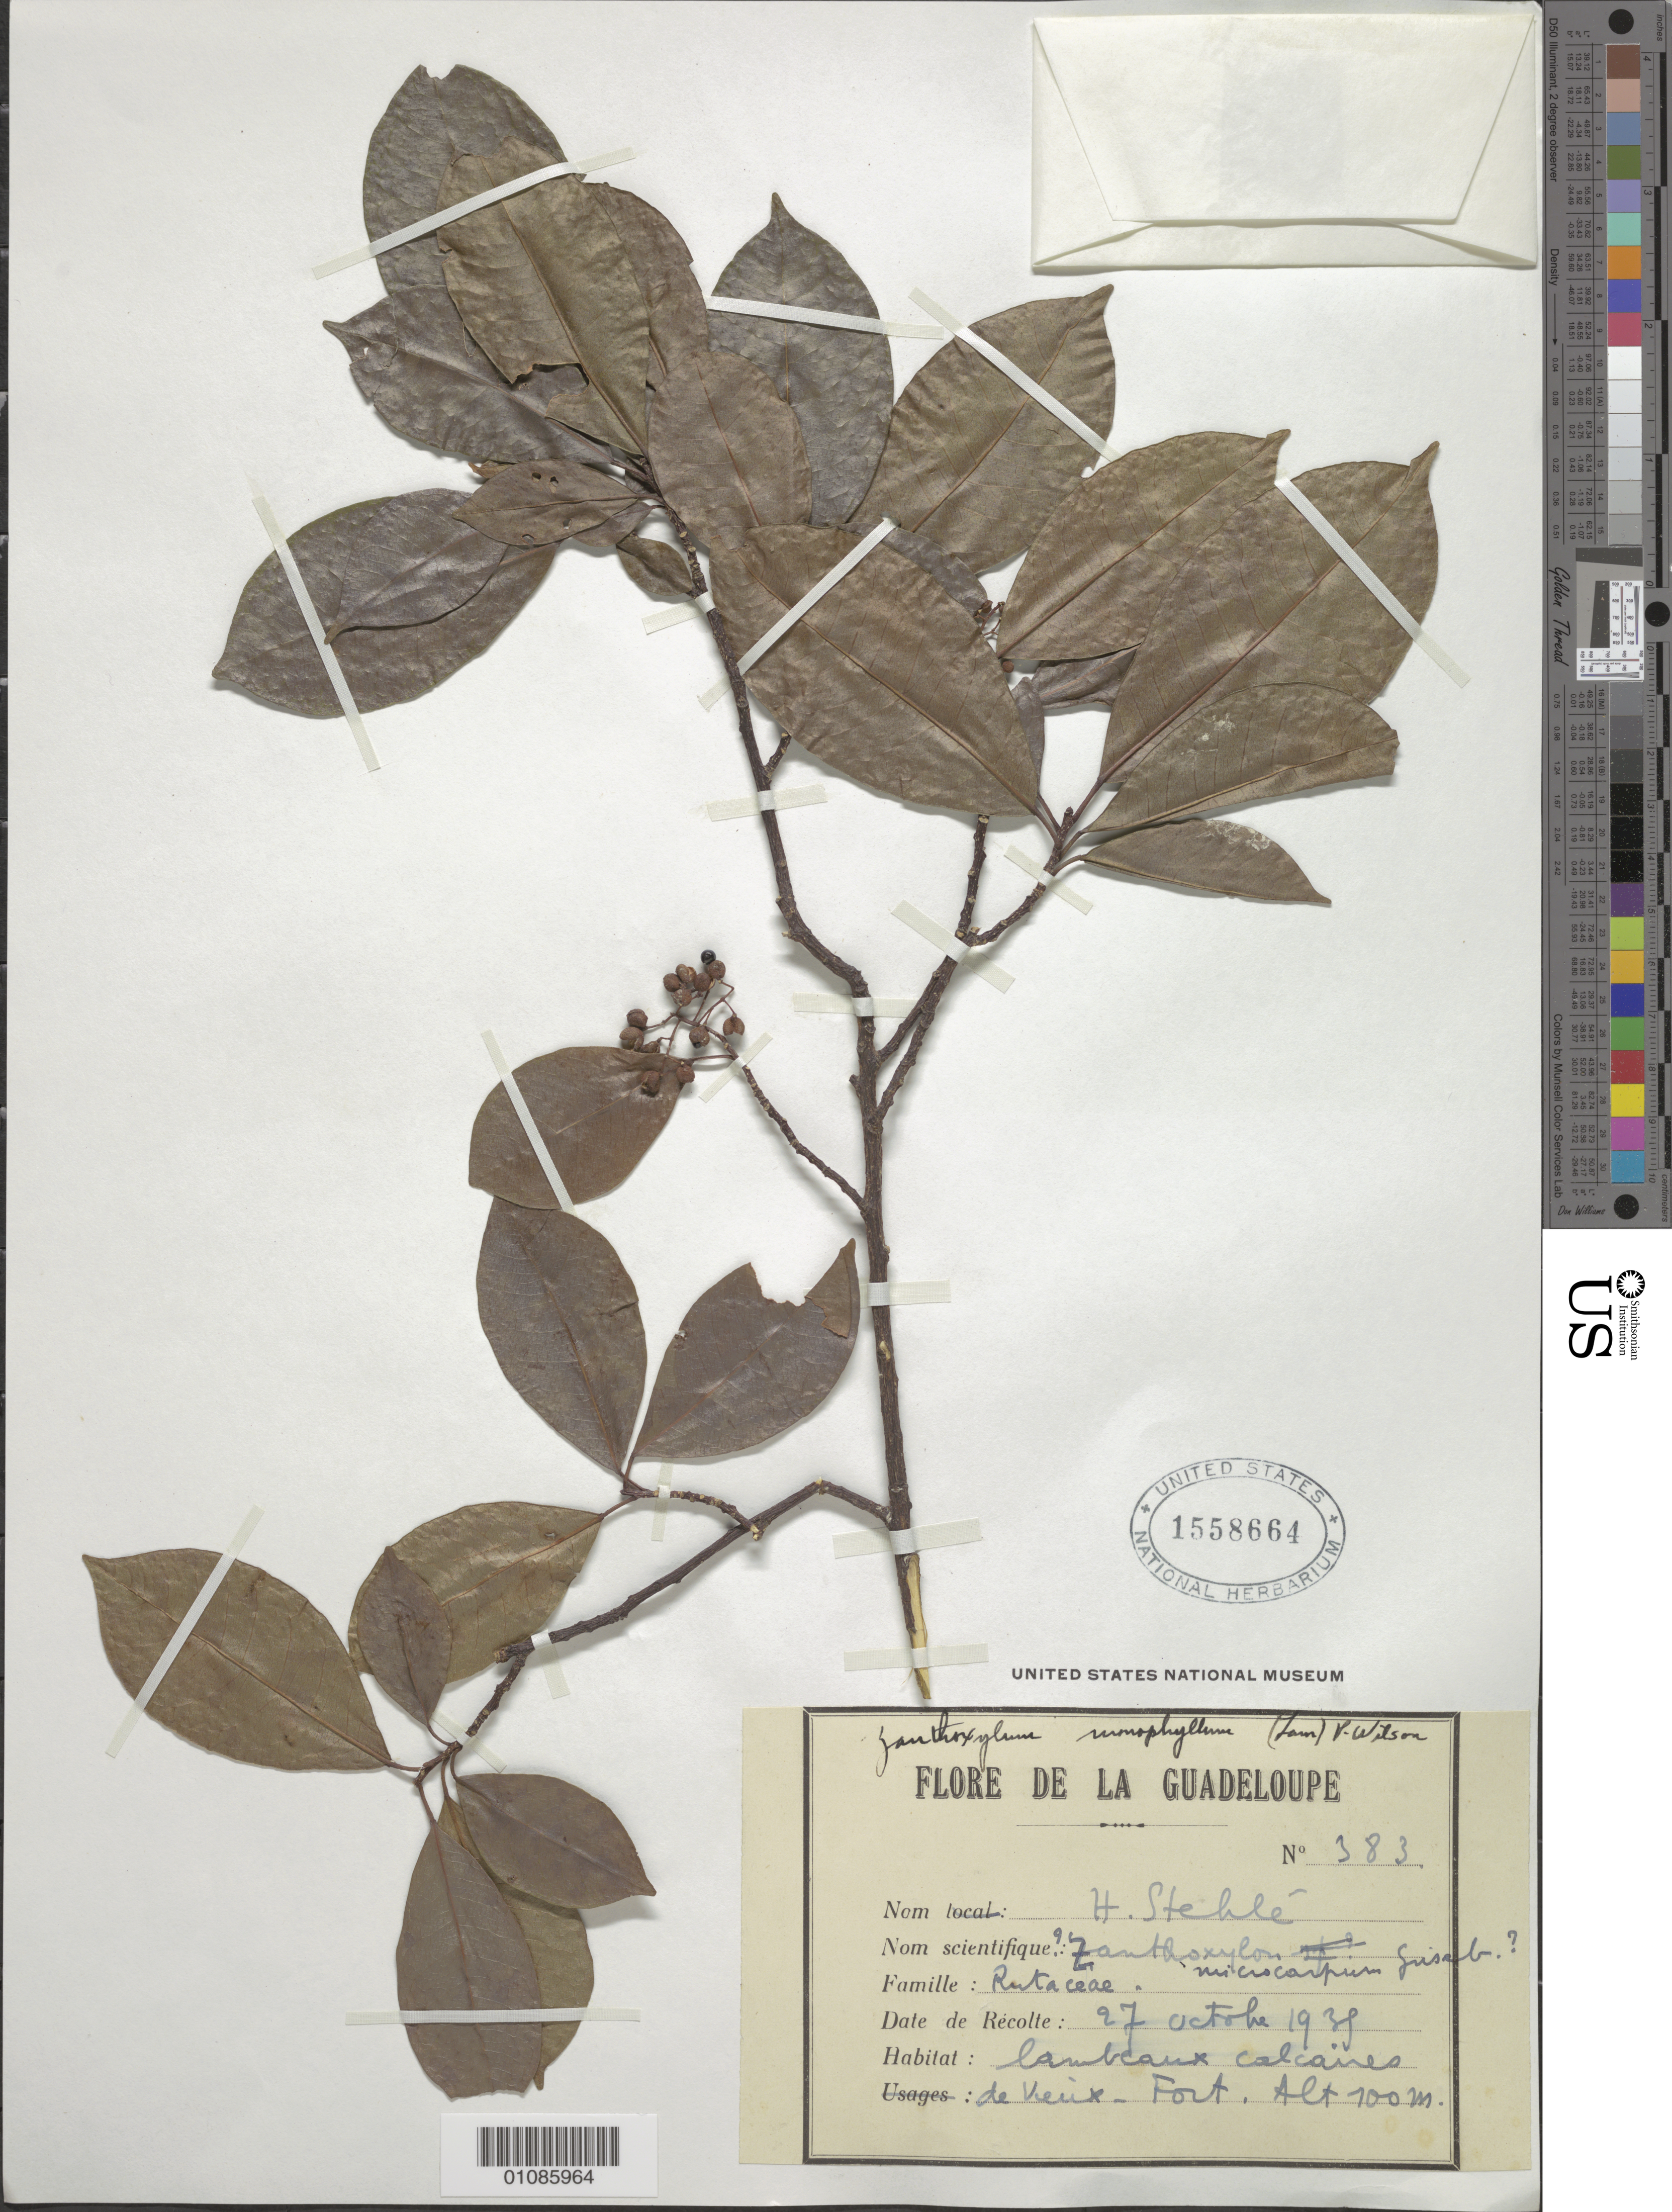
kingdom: Plantae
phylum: Tracheophyta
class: Magnoliopsida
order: Sapindales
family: Rutaceae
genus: Zanthoxylum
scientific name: Zanthoxylum monophyllum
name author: (Lam.) P. Wilson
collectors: H. Stehlé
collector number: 383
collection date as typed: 27 Oct 1939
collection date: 1939-10-27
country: Guadeloupe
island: Basse Terre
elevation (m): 700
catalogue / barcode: US 1558664